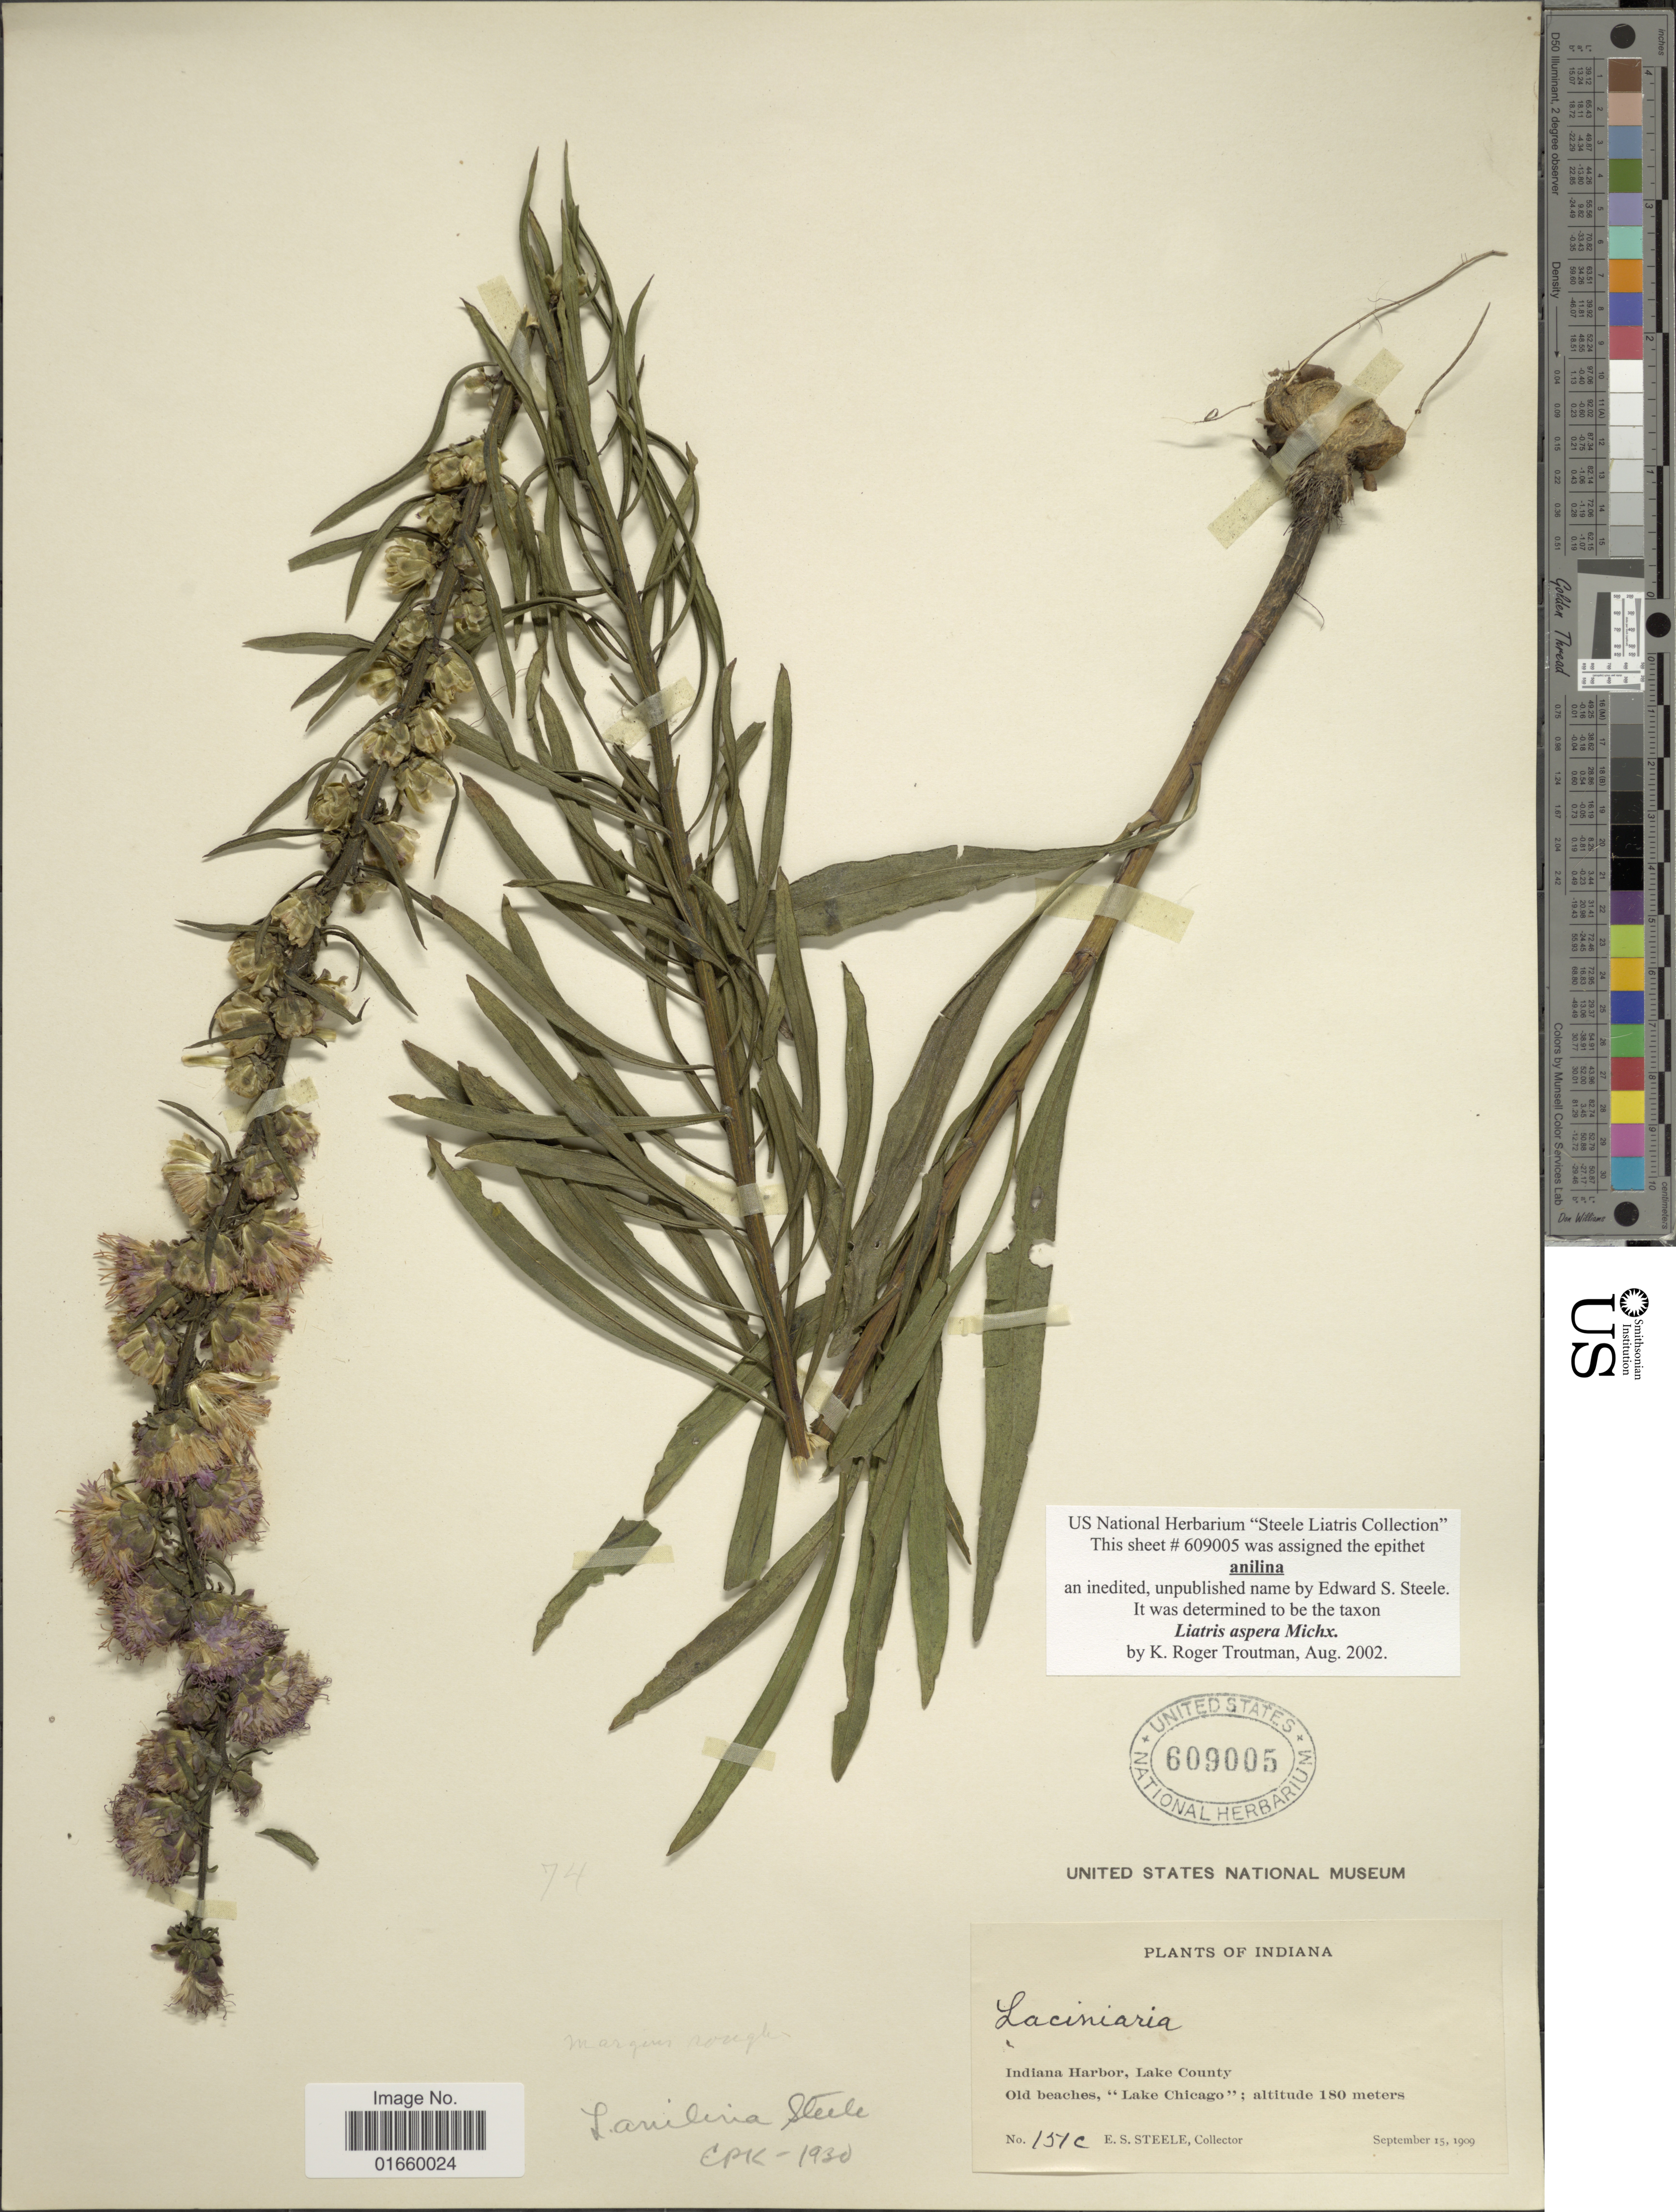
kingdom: Plantae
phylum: Tracheophyta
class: Magnoliopsida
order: Asterales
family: Asteraceae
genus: Liatris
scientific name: Liatris aspera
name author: Michx.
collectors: E. Steele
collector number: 151c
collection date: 1909-09-15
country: United States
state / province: Indiana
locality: Indiana Harbor, Lake County, Old Beaches, "Lake Chicago"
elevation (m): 180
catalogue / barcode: US 609005